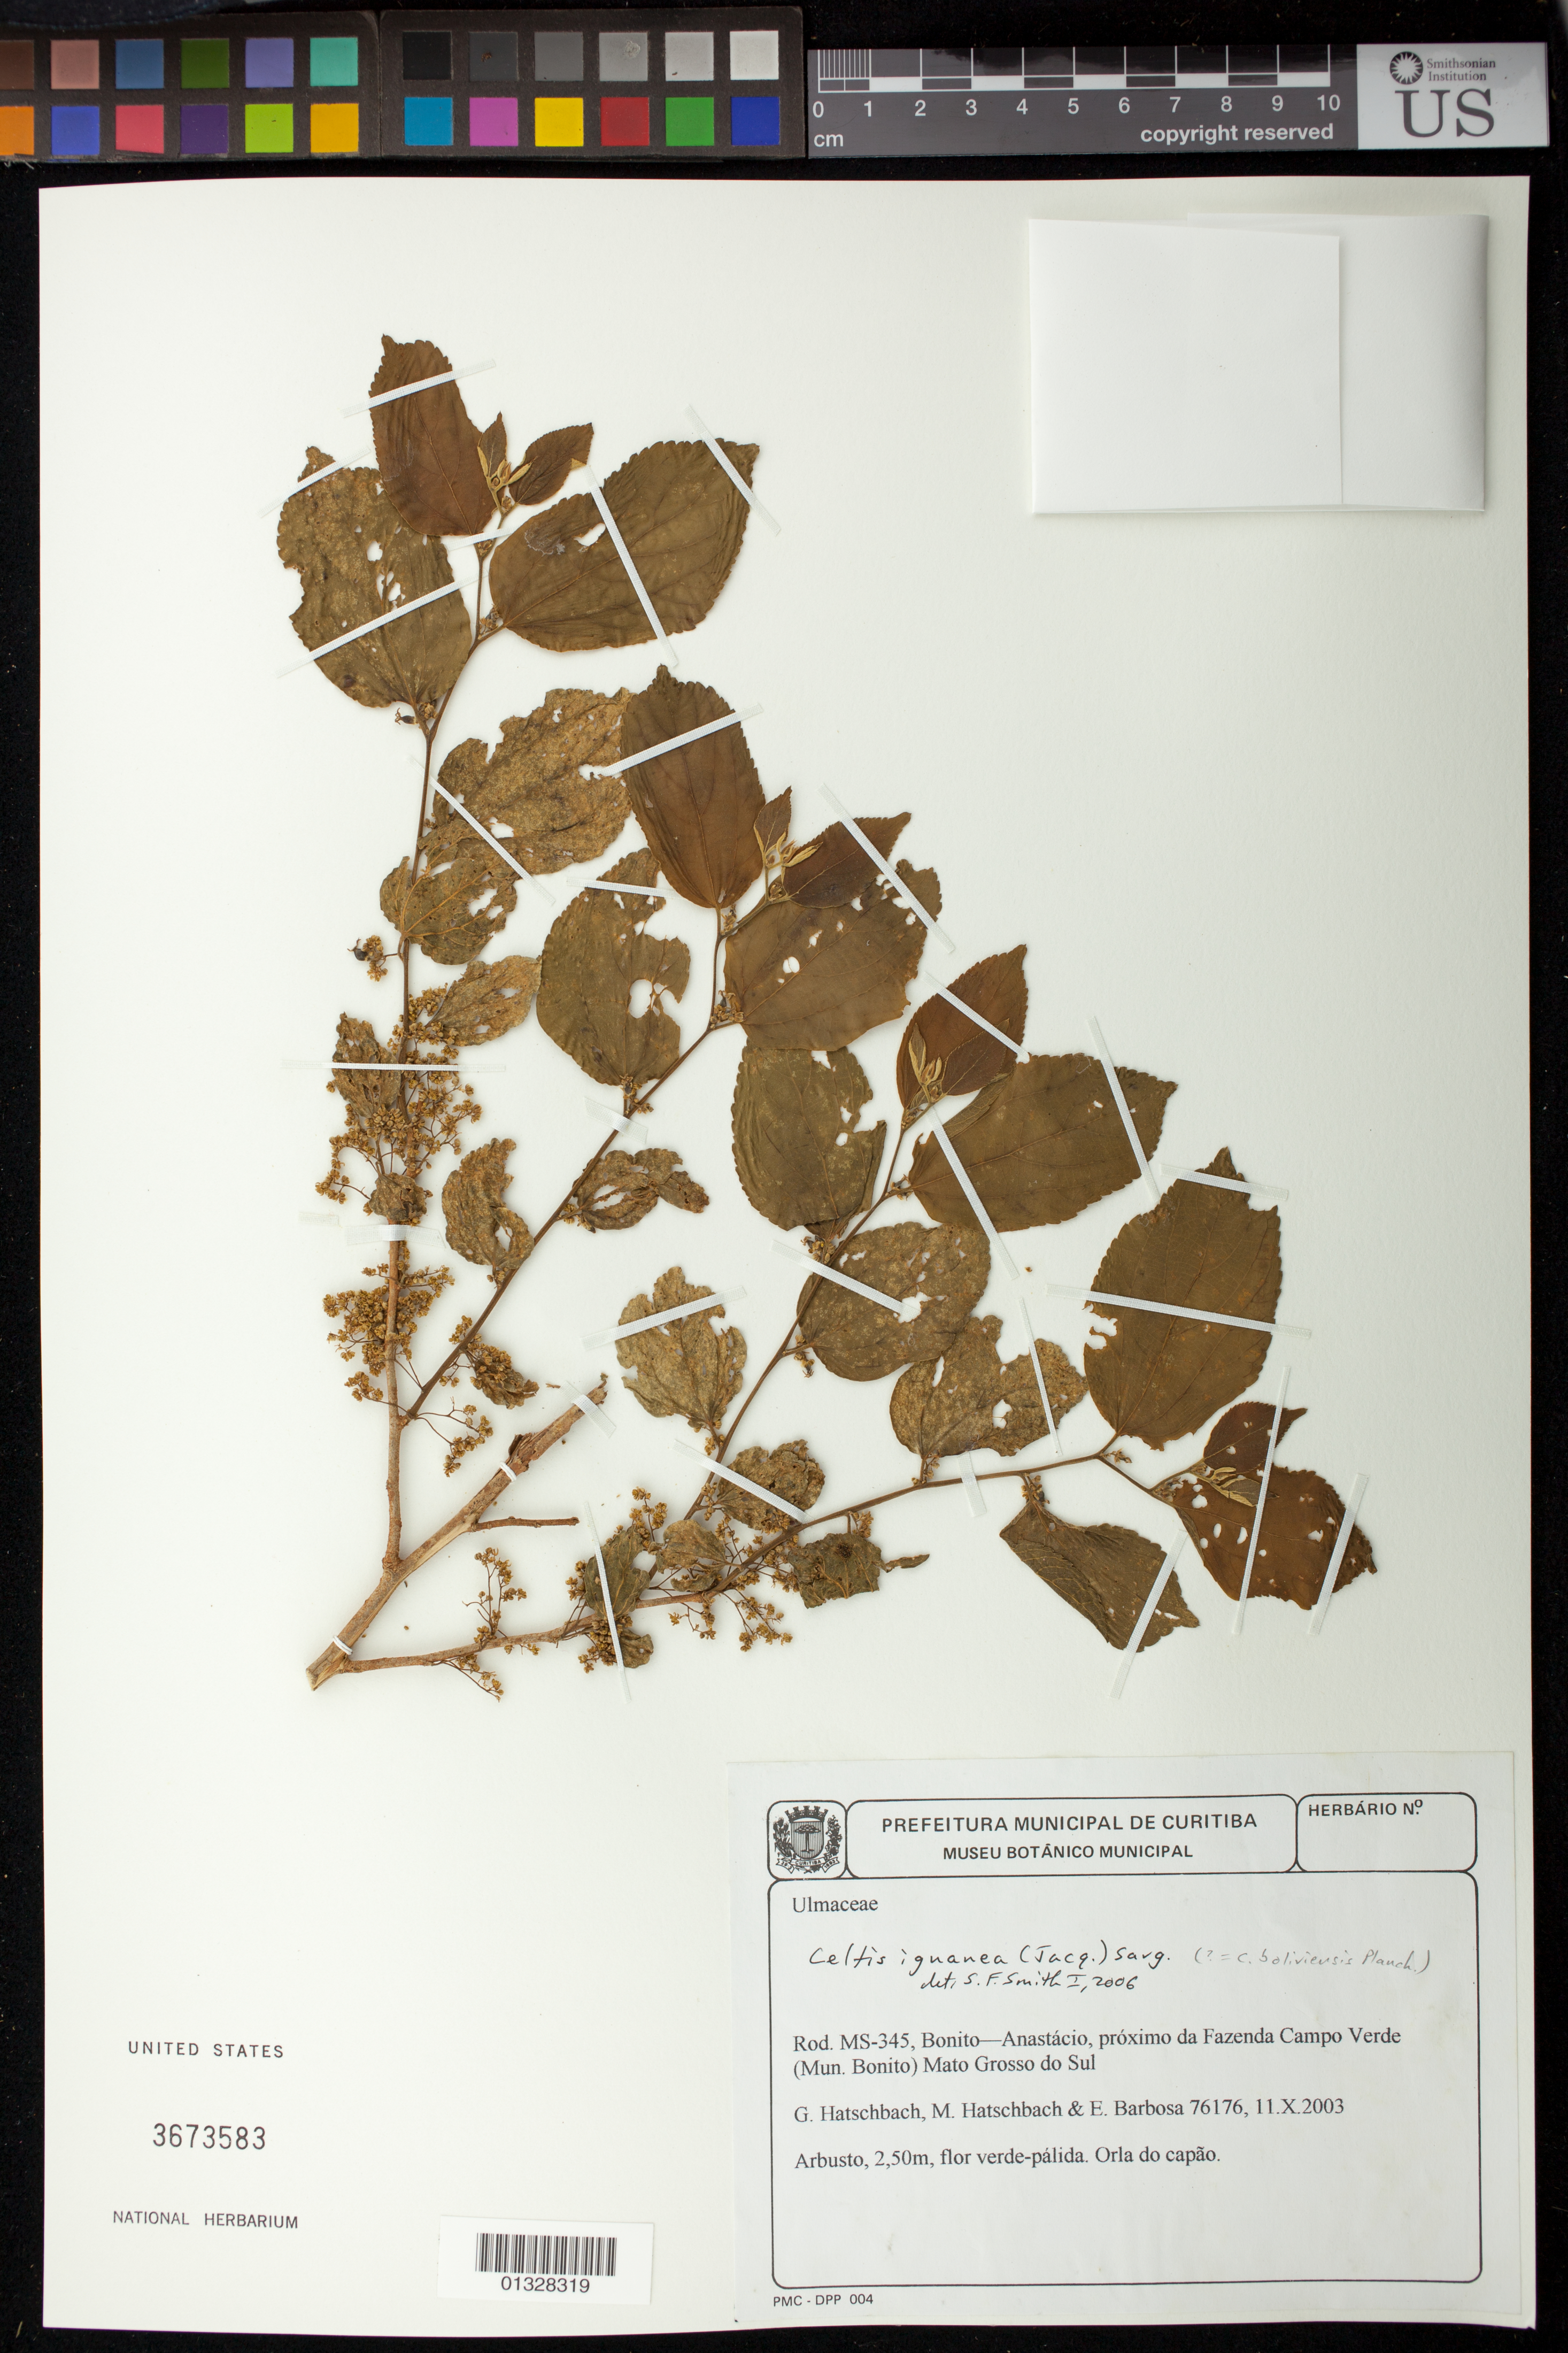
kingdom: Plantae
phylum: Tracheophyta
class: Magnoliopsida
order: Rosales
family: Cannabaceae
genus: Celtis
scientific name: Celtis iguanaea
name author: (Jacq.) Sarg.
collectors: G. Hatschbach, M. M. Hatschbach & E. Barbosa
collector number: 76176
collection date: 2003-10-11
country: Brazil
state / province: Mato Grosso do Sul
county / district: Bonito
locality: Rod. MS-345, Bonito-Anastácio, próximo da Fazenda Campo Verde.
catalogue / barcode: US 3673583